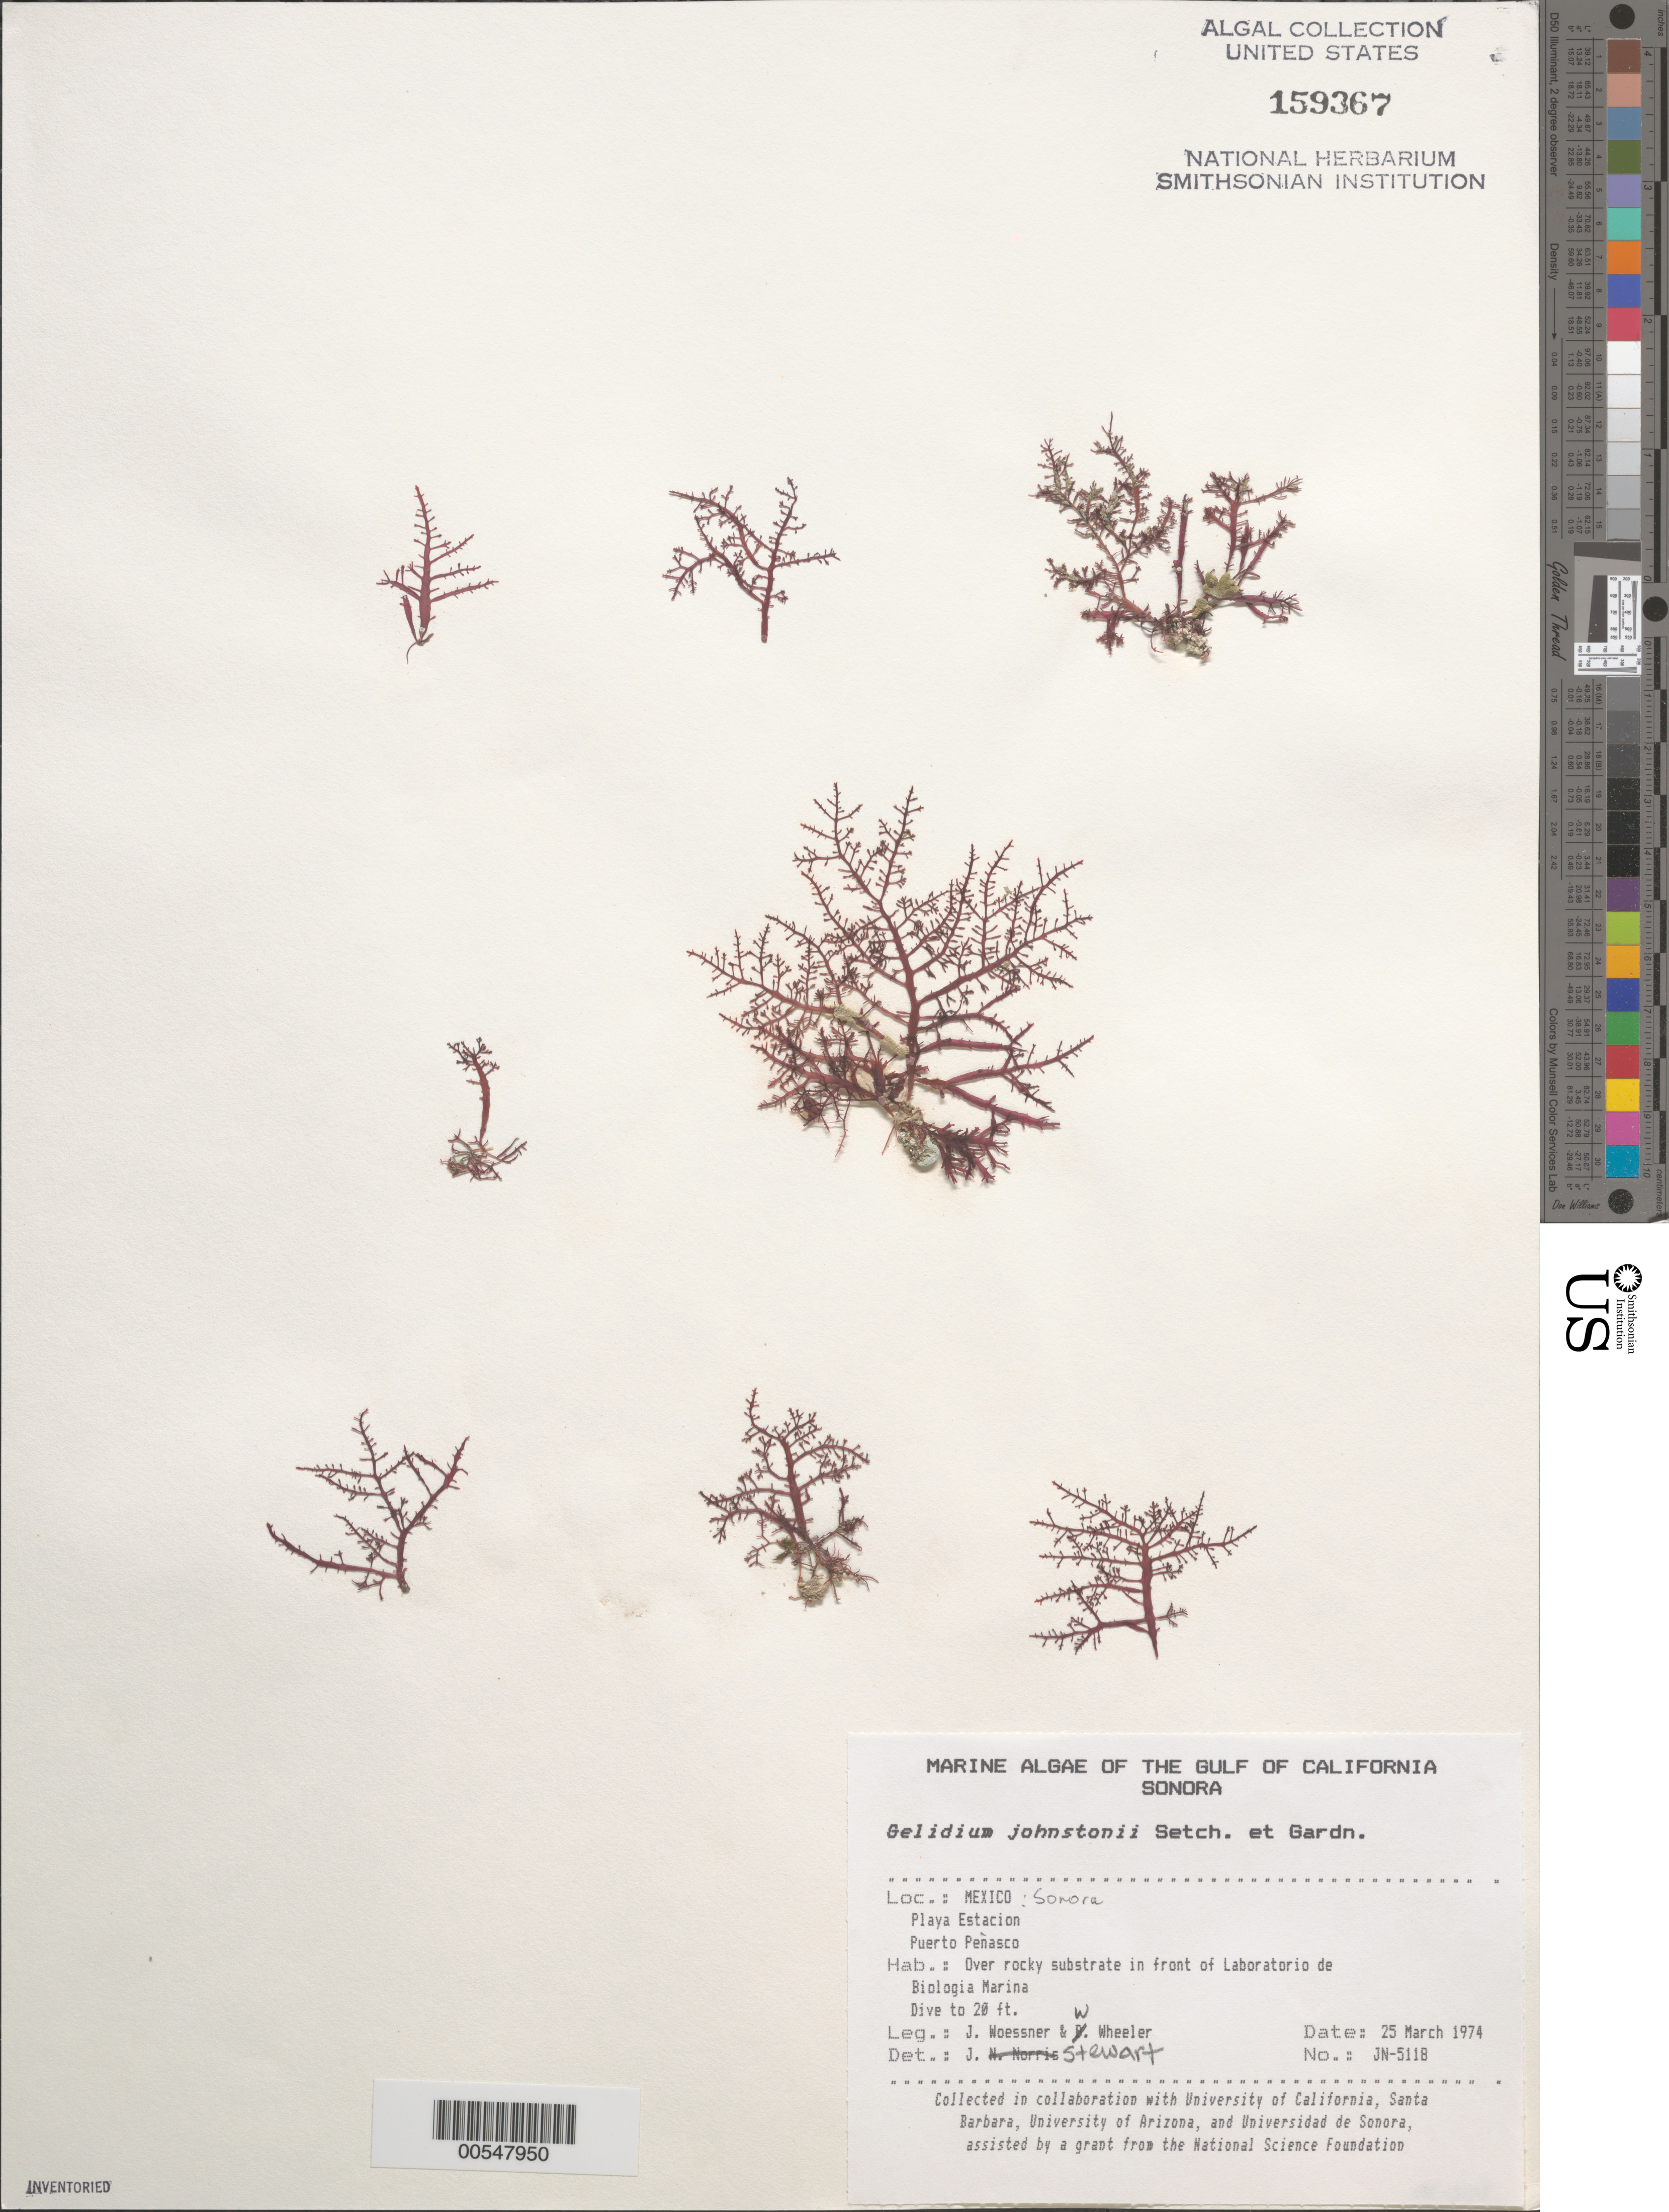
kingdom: Plantae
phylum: Rhodophyta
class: Florideophyceae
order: Gelidiales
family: Gelidiaceae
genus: Gelidium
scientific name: Gelidium johnstonii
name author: Setchell & N.L. Gardner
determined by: Stewart, J.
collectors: J. Woessner & W. Wheeler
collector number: JN-5118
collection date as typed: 25 Mar 1974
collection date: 1974-03-25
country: Mexico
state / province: Sonora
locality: Playa Estacion, Puerto Penasco, marine station shore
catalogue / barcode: US 159367